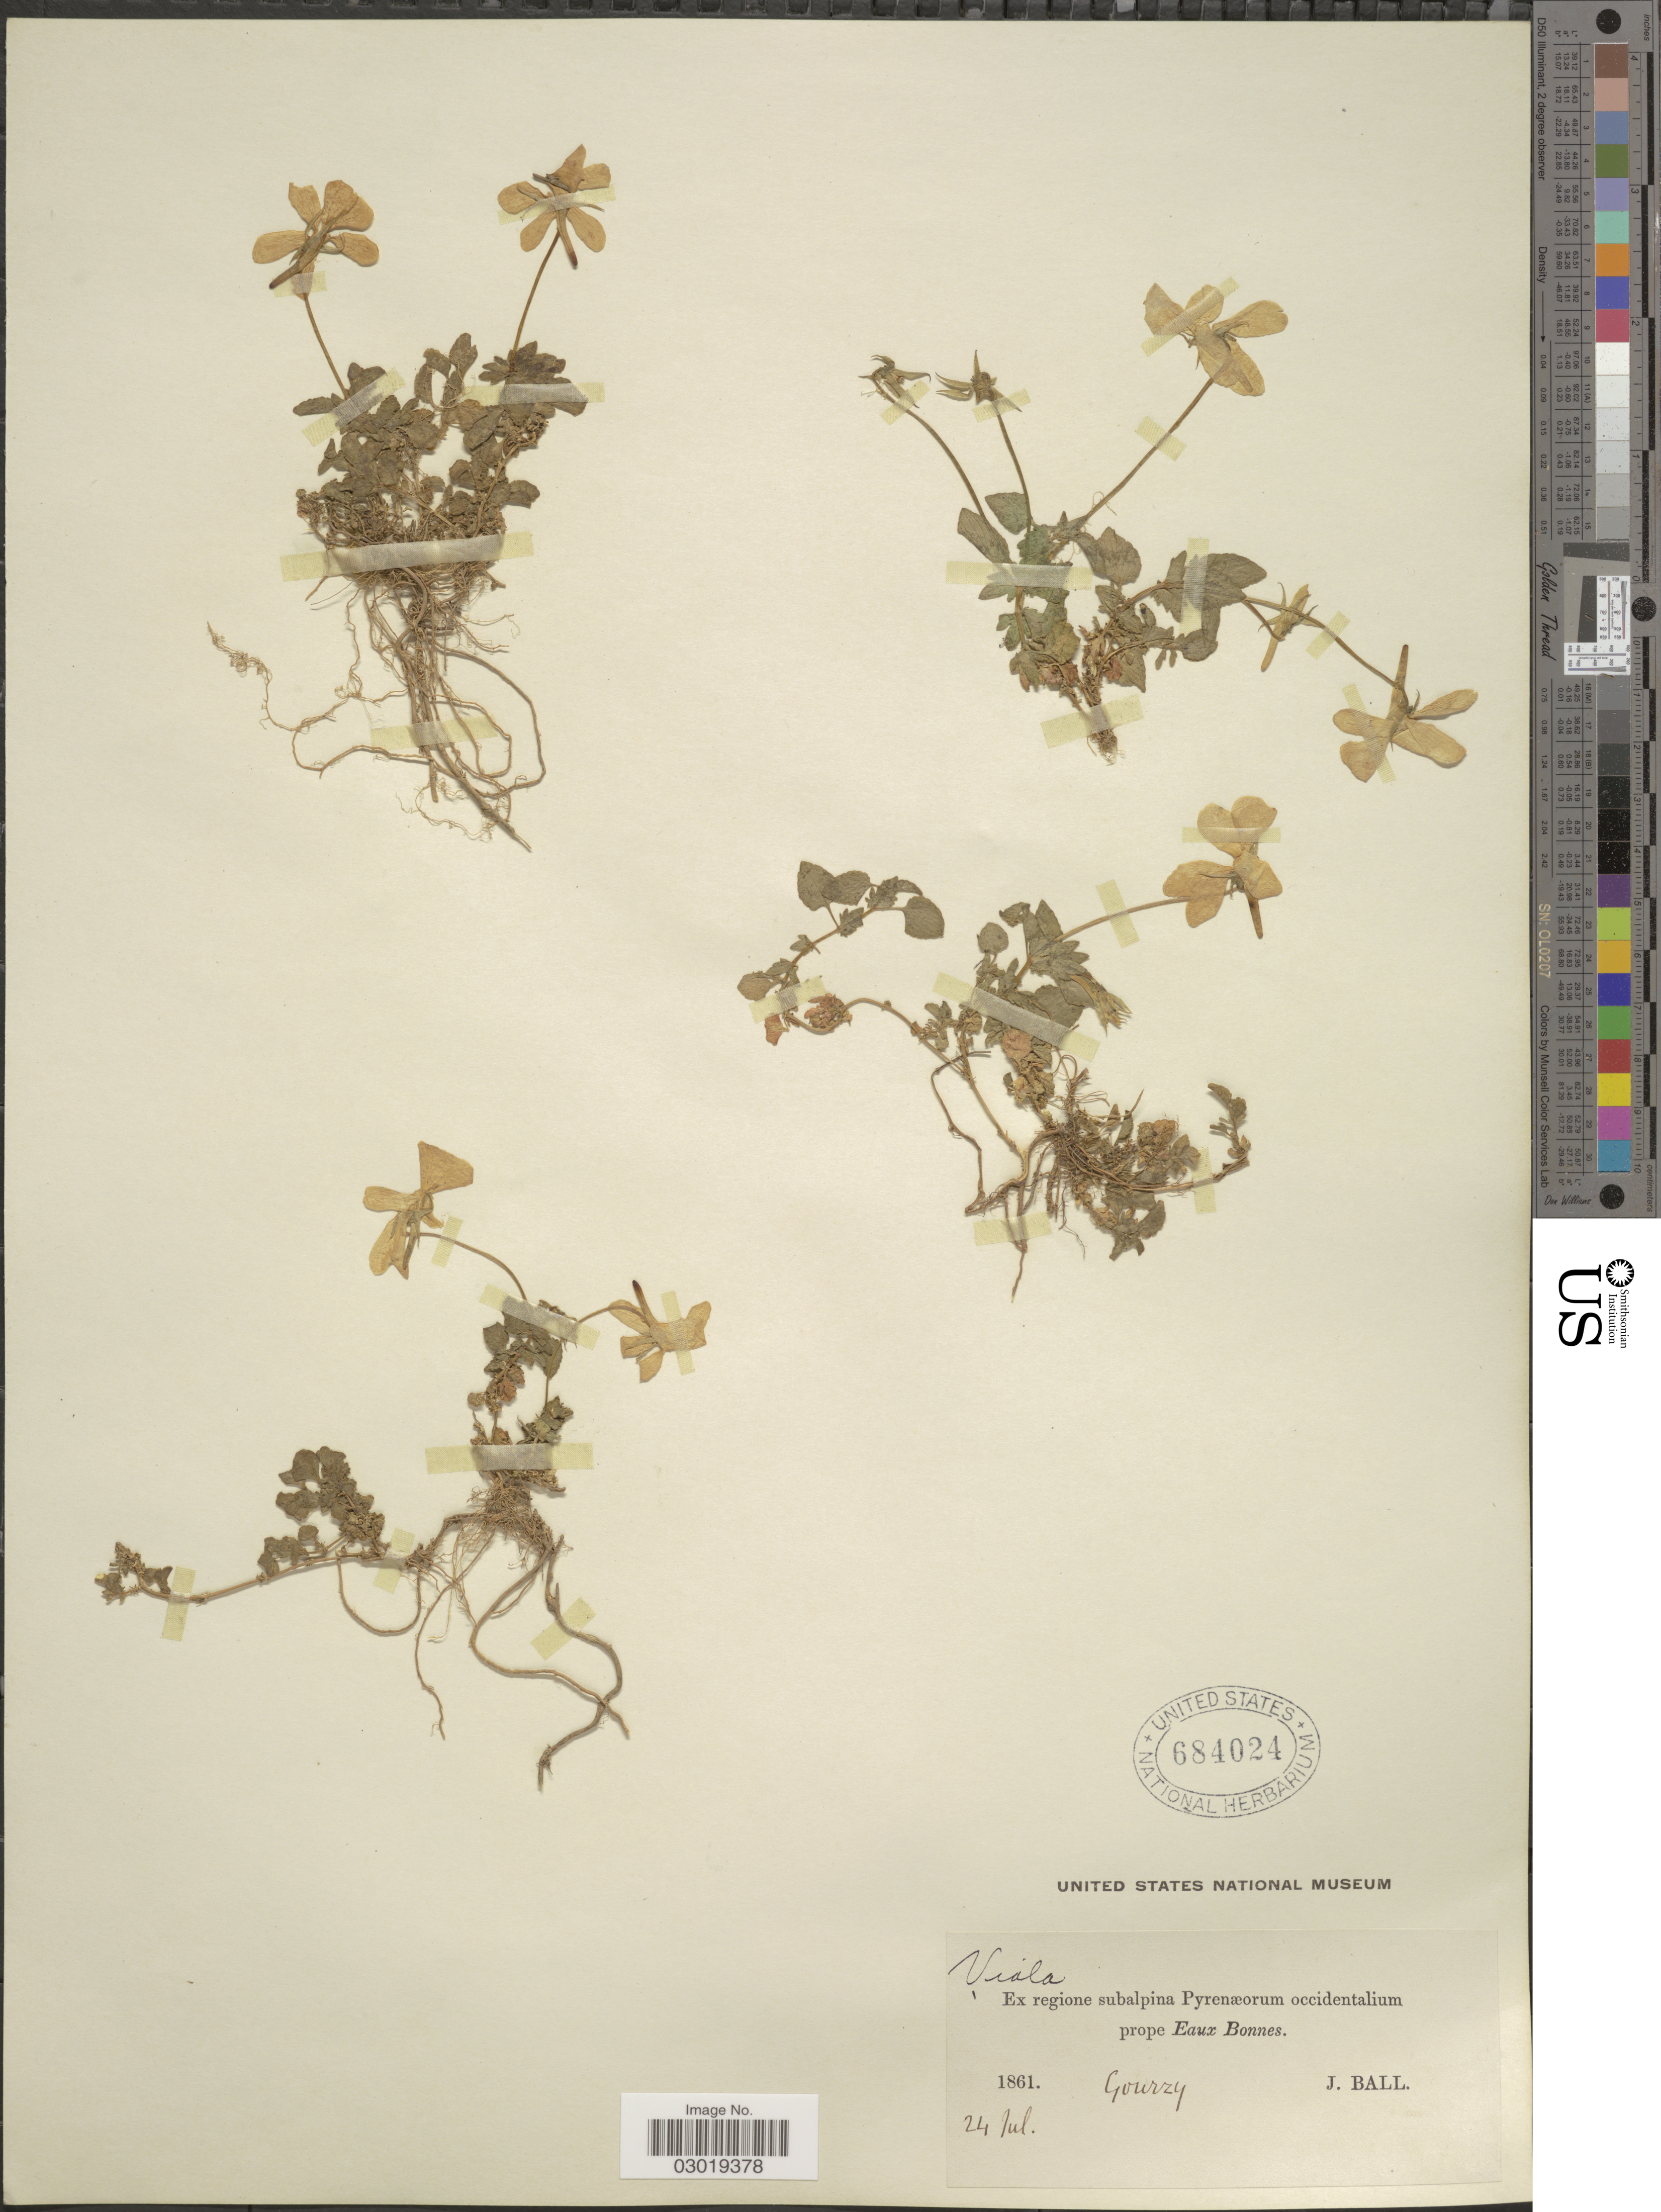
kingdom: Plantae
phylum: Tracheophyta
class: Magnoliopsida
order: Malpighiales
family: Violaceae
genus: Viola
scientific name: Viola sp.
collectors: J. Ball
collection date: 1861-07-24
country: France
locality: Ex Regione subalpina Pyrenæorum occidentalium prope Eaux Bonnes.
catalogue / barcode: US 684024